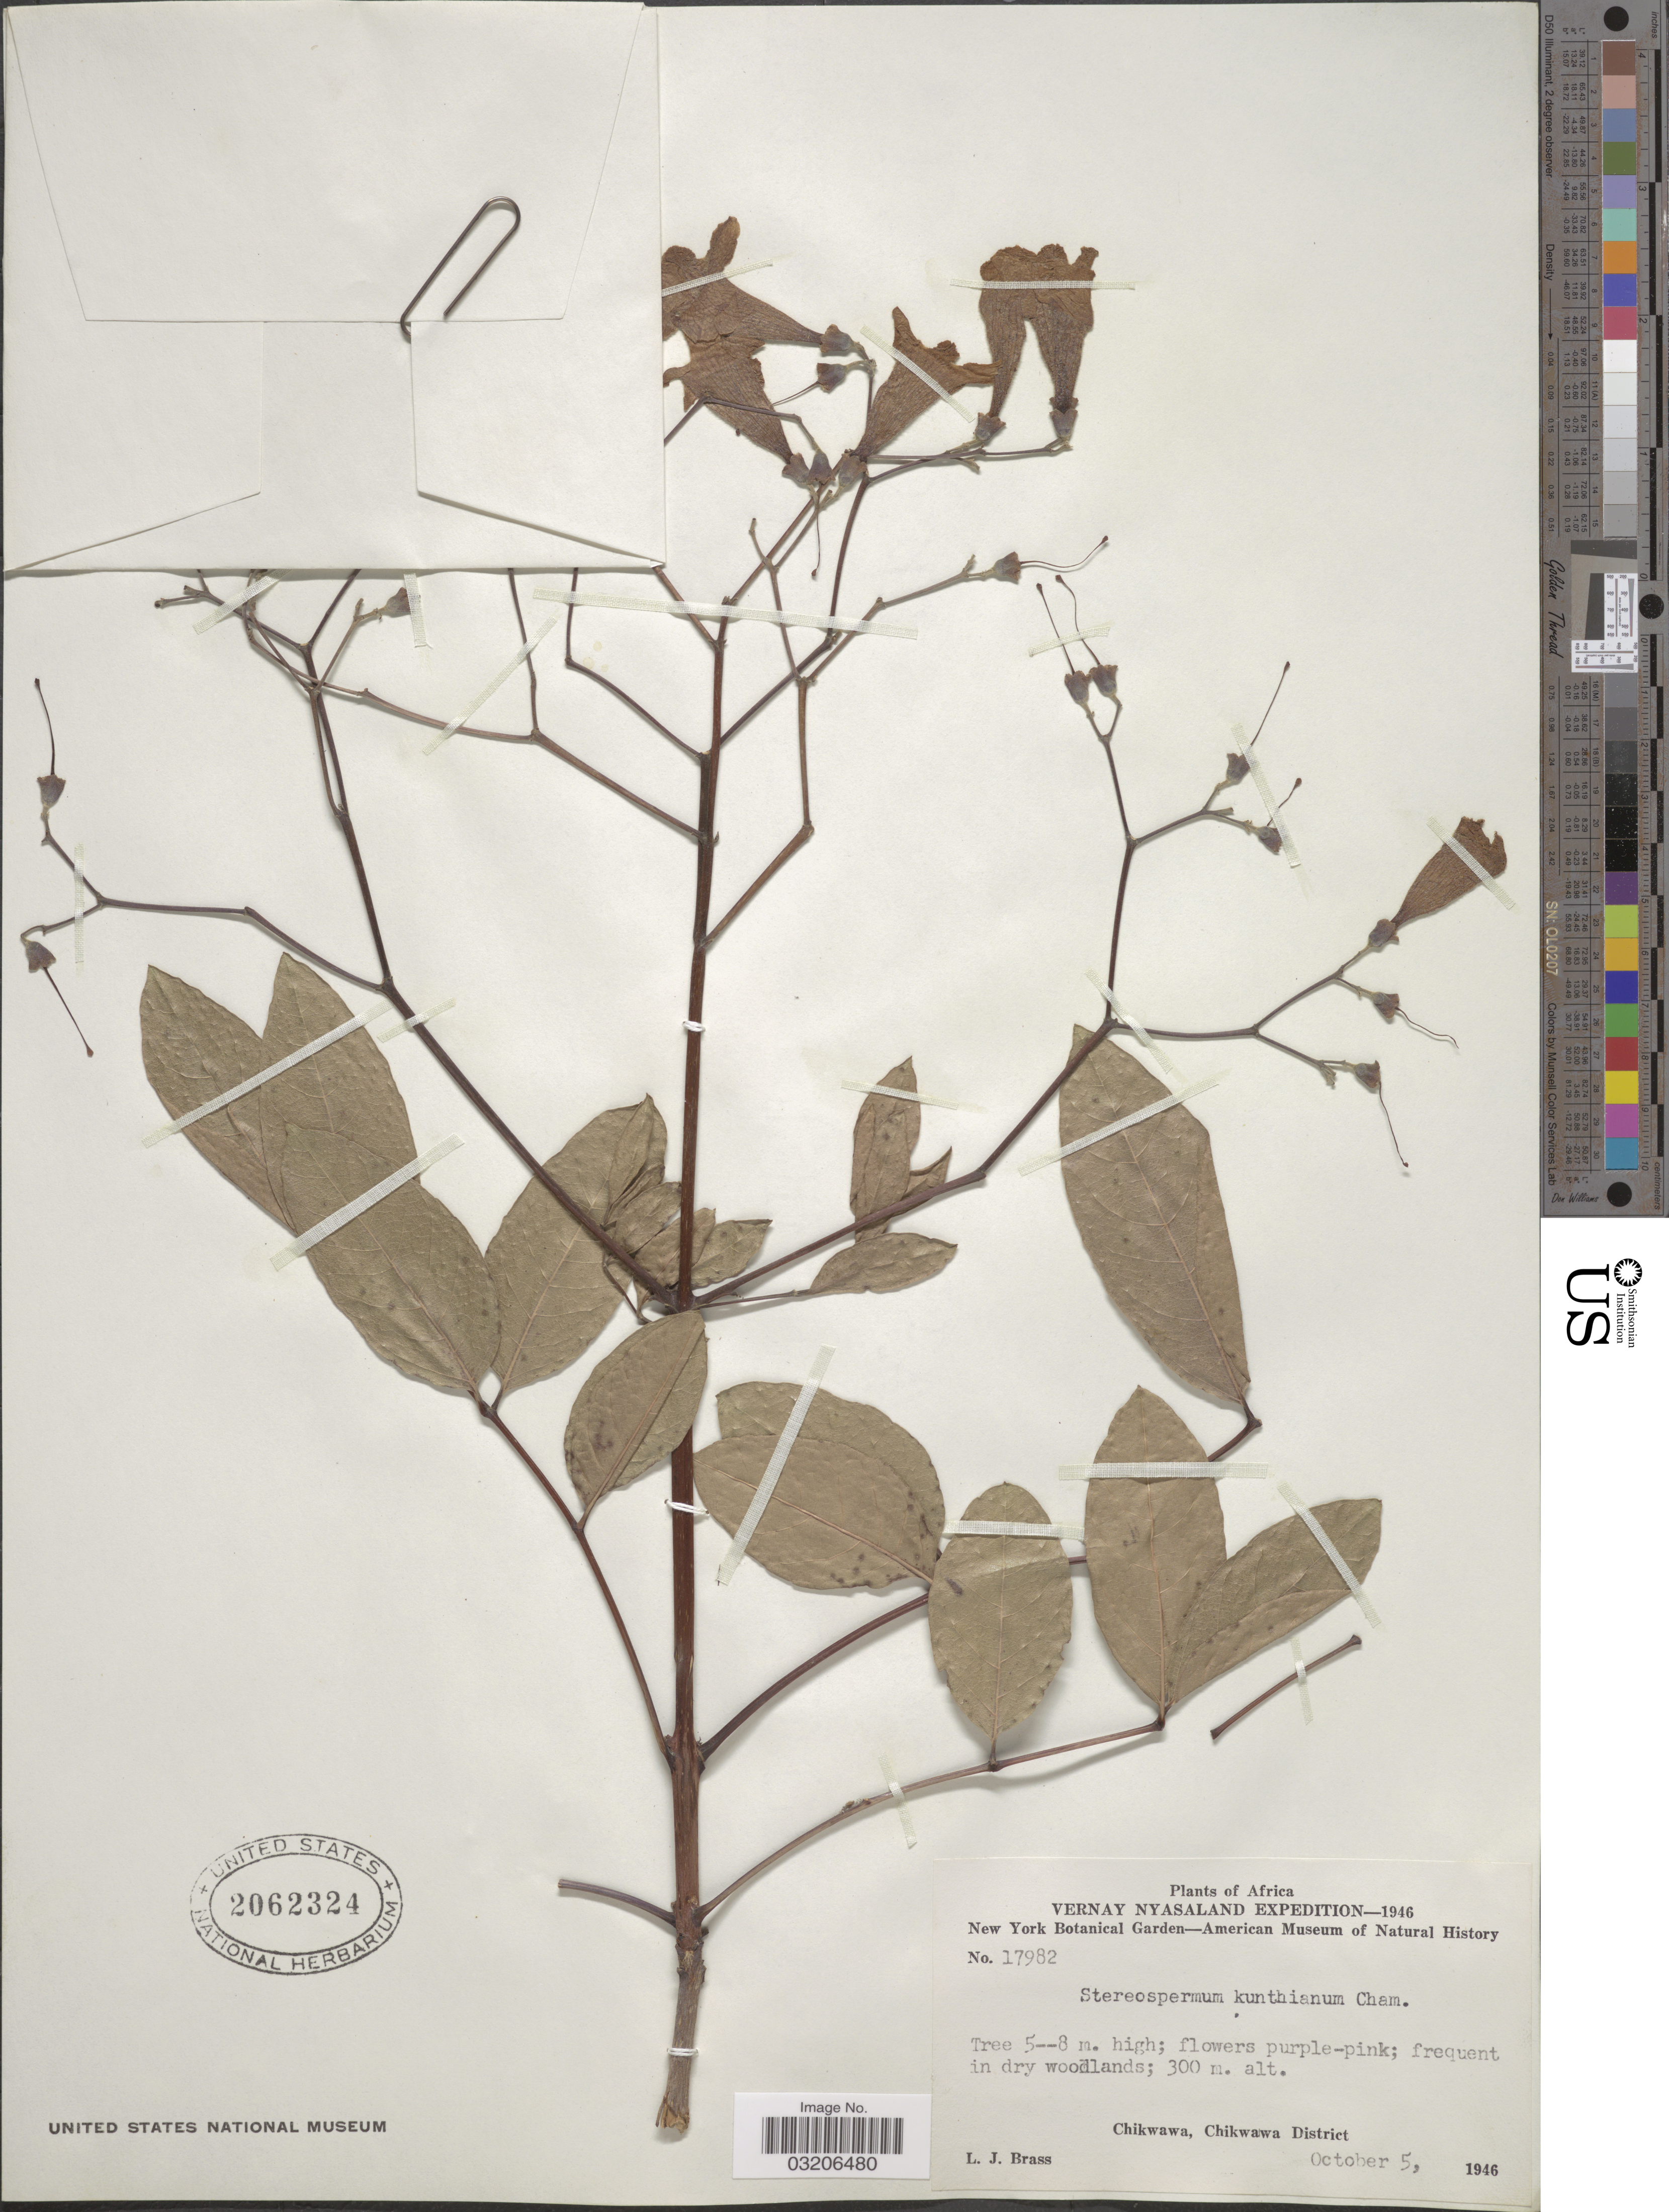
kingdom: Plantae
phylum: Tracheophyta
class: Magnoliopsida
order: Lamiales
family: Bignoniaceae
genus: Stereospermum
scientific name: Stereospermum kunthianum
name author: Cham.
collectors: L. J. Brass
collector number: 17982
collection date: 1946-10-05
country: Malawi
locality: Vernay Nyasaland. Chikwawa, Chikwawa District.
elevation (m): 300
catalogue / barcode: US 2062324